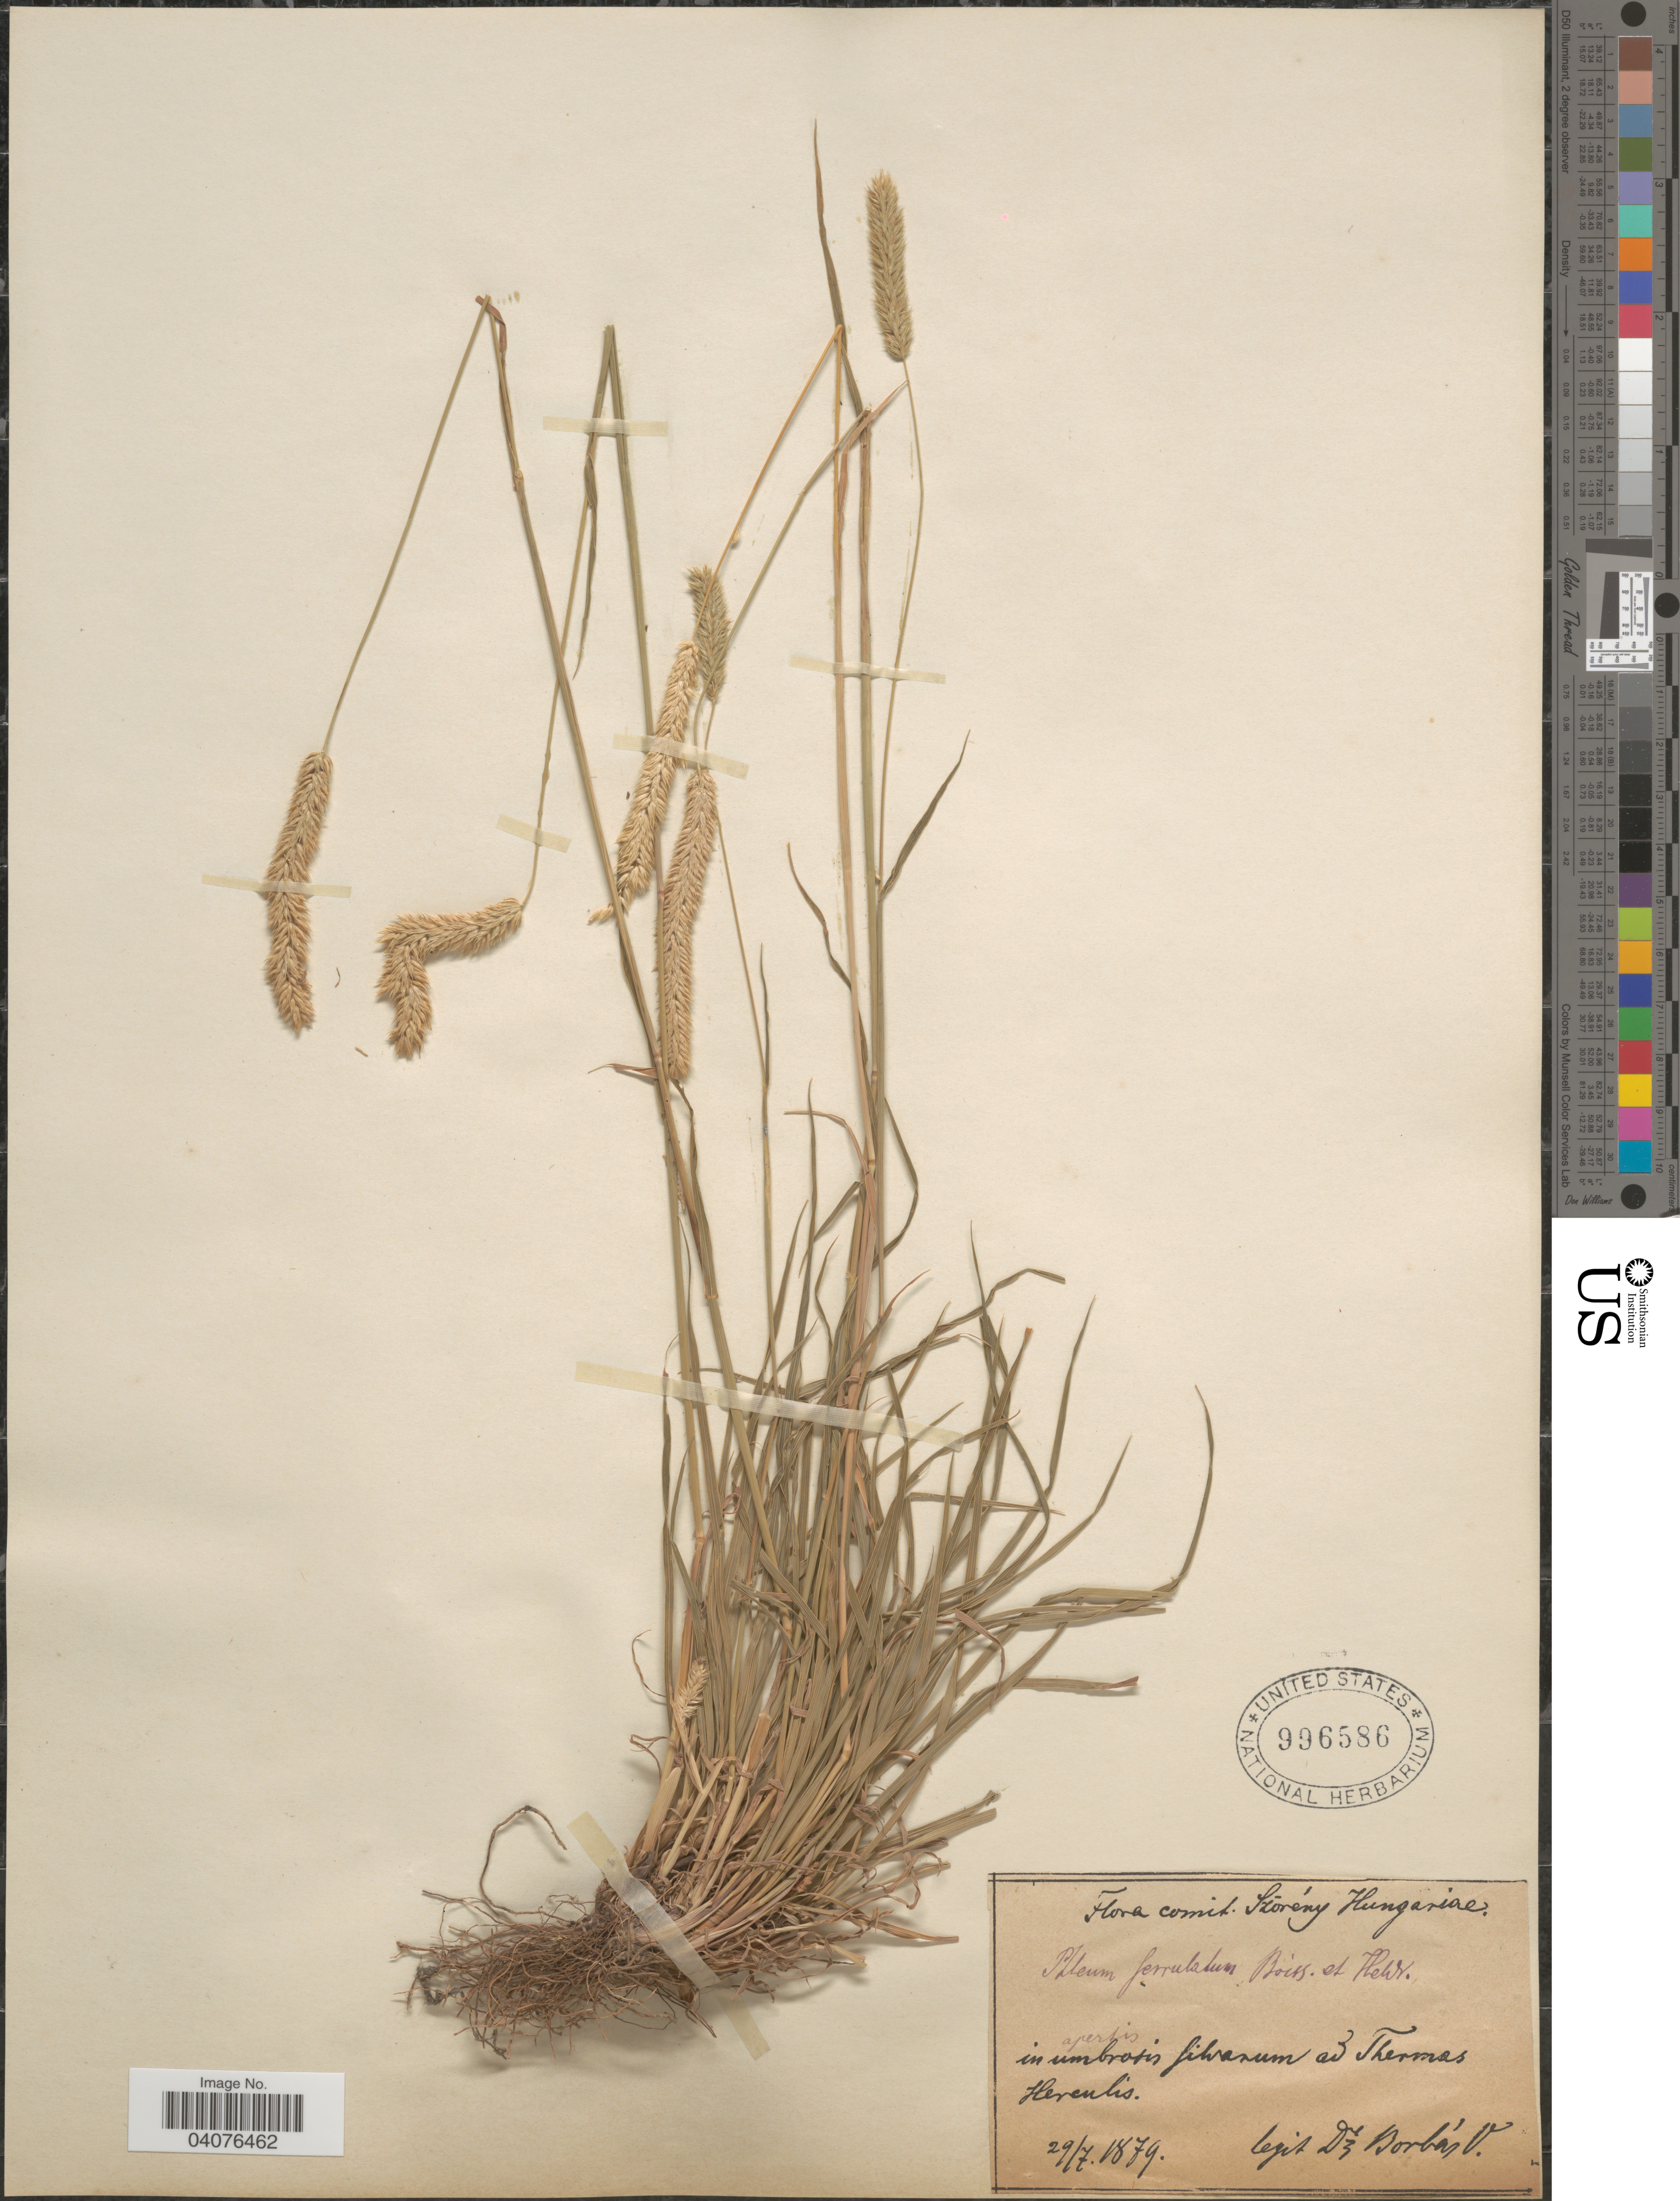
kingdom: Plantae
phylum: Tracheophyta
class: Liliopsida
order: Poales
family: Poaceae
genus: Phleum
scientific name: Phleum phleoides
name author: (L.) H. Karst.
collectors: V. von Borbás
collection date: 1879-07-29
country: Hungary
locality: In apertis filvarum ad Thermas Hereulis. Comit. Szórény Hungariae.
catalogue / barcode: US 996586